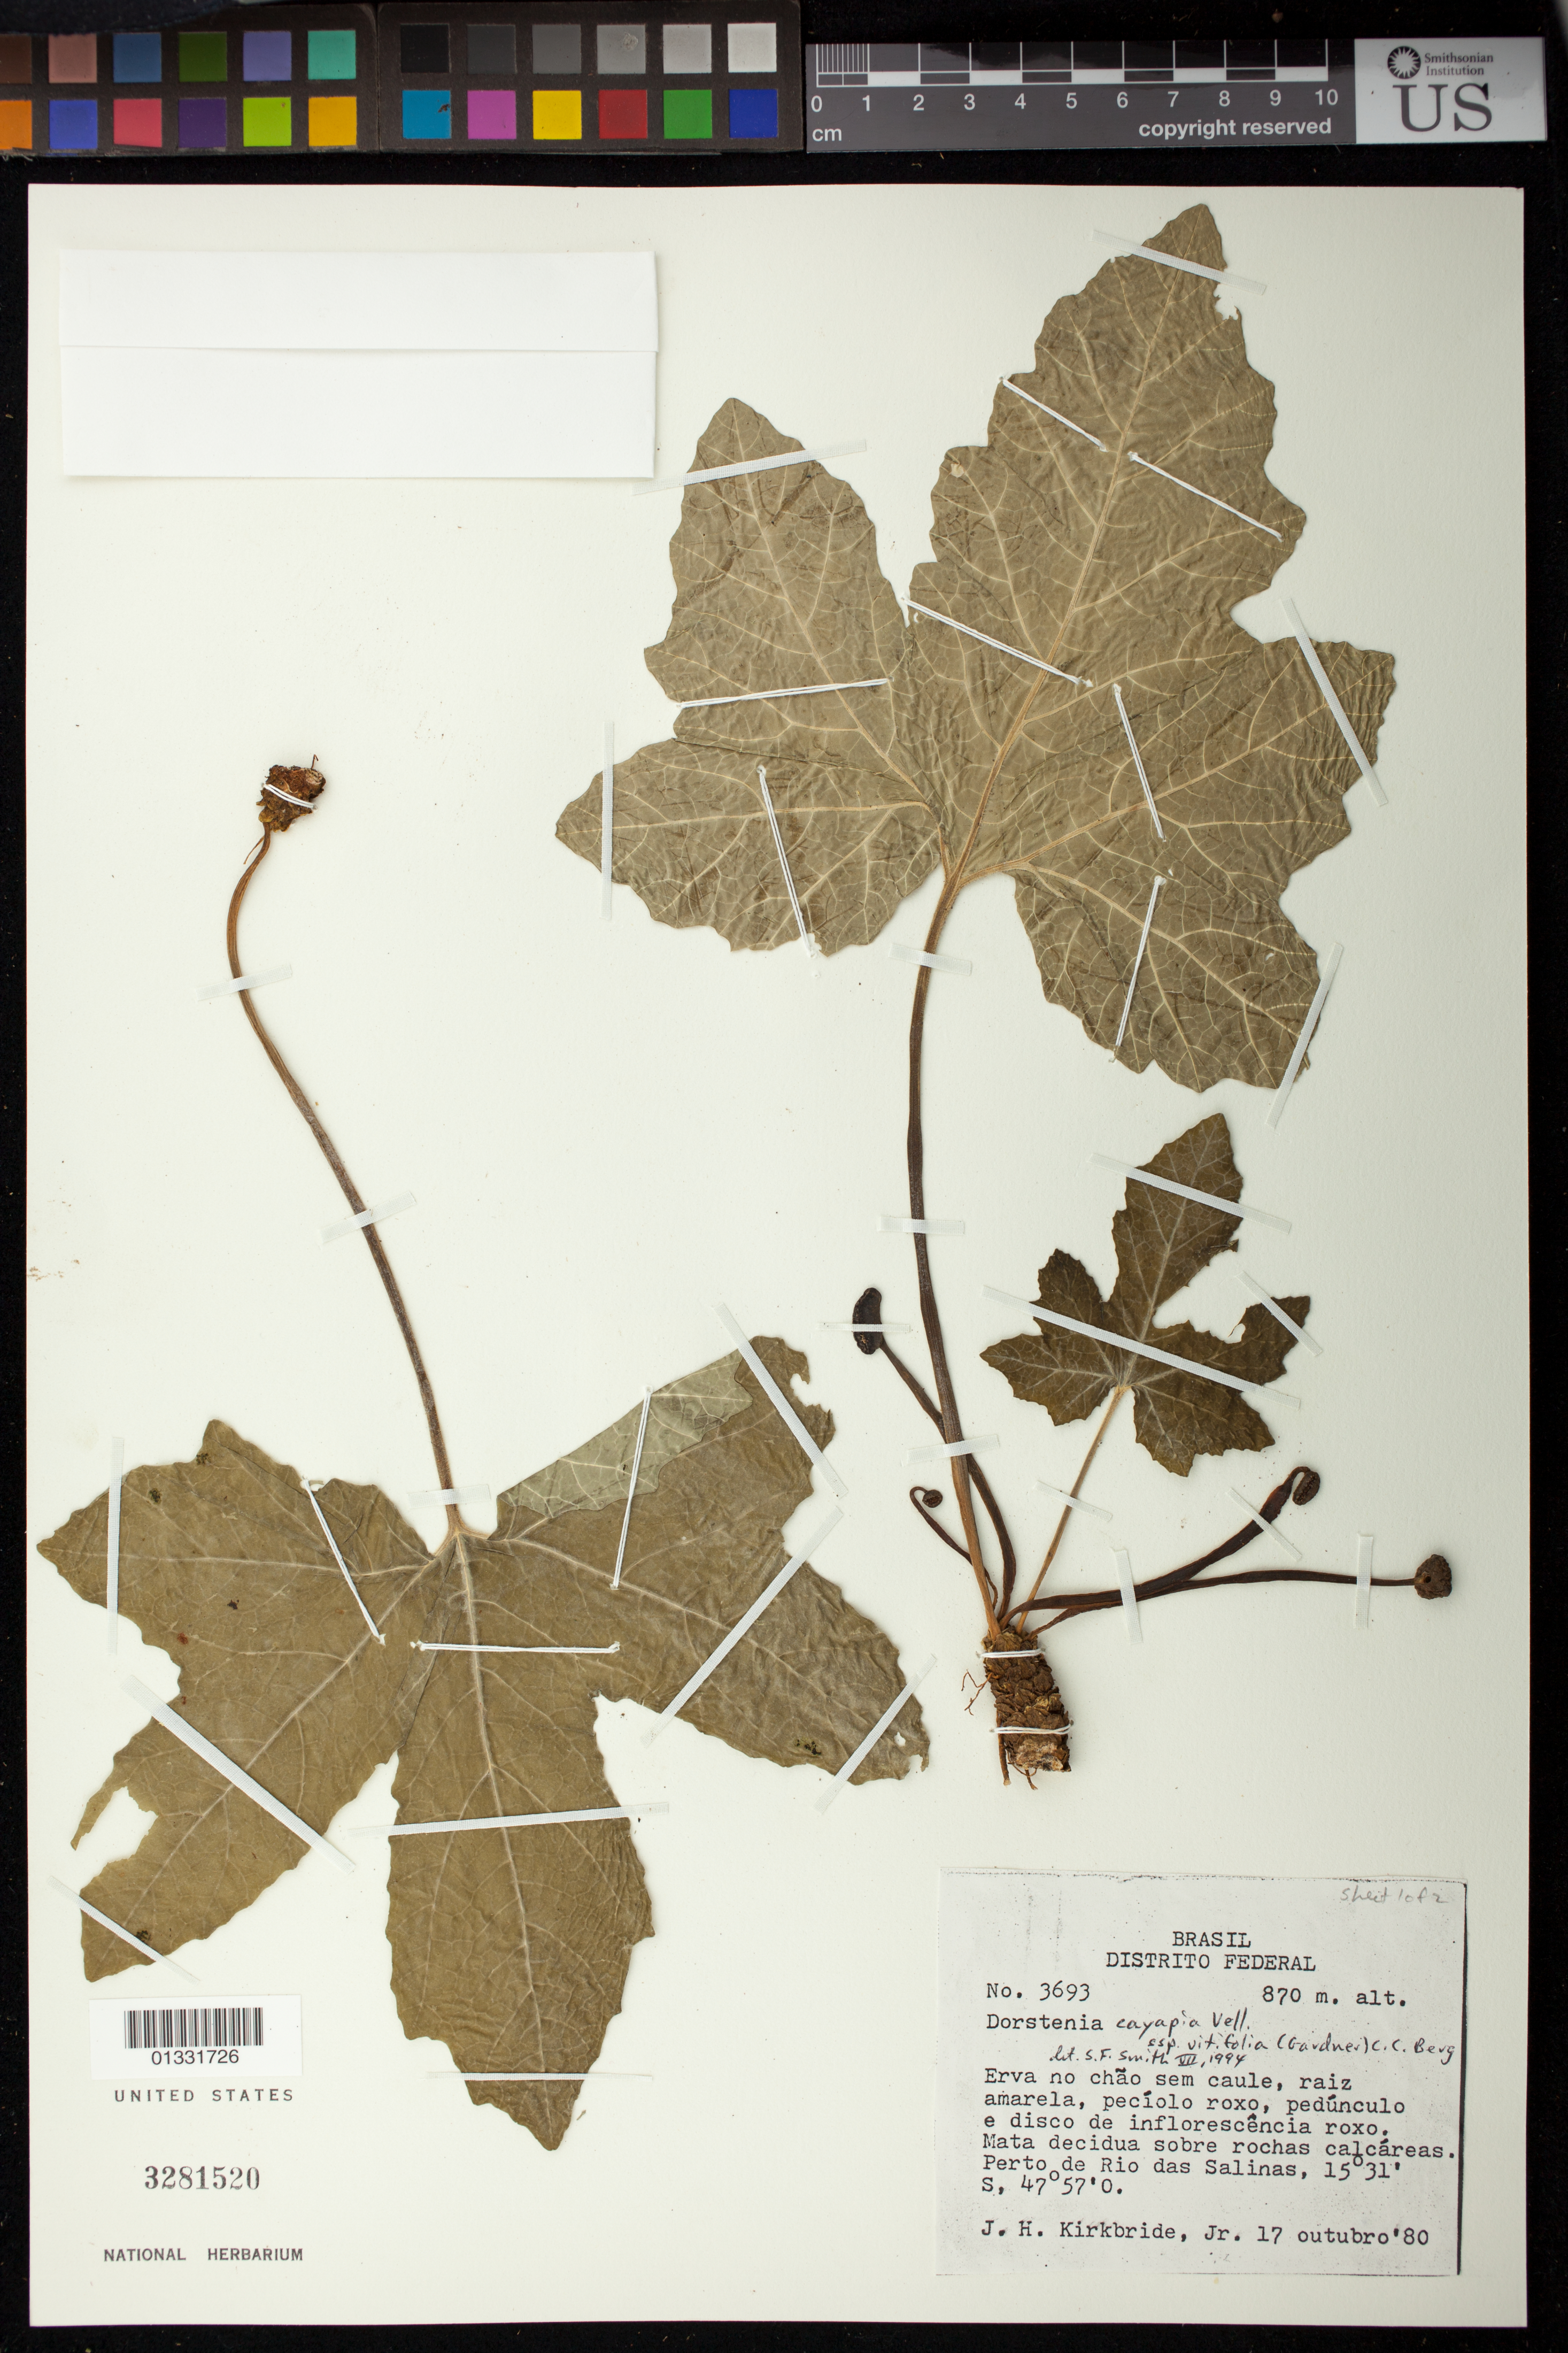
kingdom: Plantae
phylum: Tracheophyta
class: Magnoliopsida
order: Rosales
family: Moraceae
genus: Dorstenia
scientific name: Dorstenia cayapia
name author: Vell.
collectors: J. H. Kirkbride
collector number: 3693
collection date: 1980-10-17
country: Brazil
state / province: Distrito Federal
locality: Perto de Rio das Salinas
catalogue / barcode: US 3281520